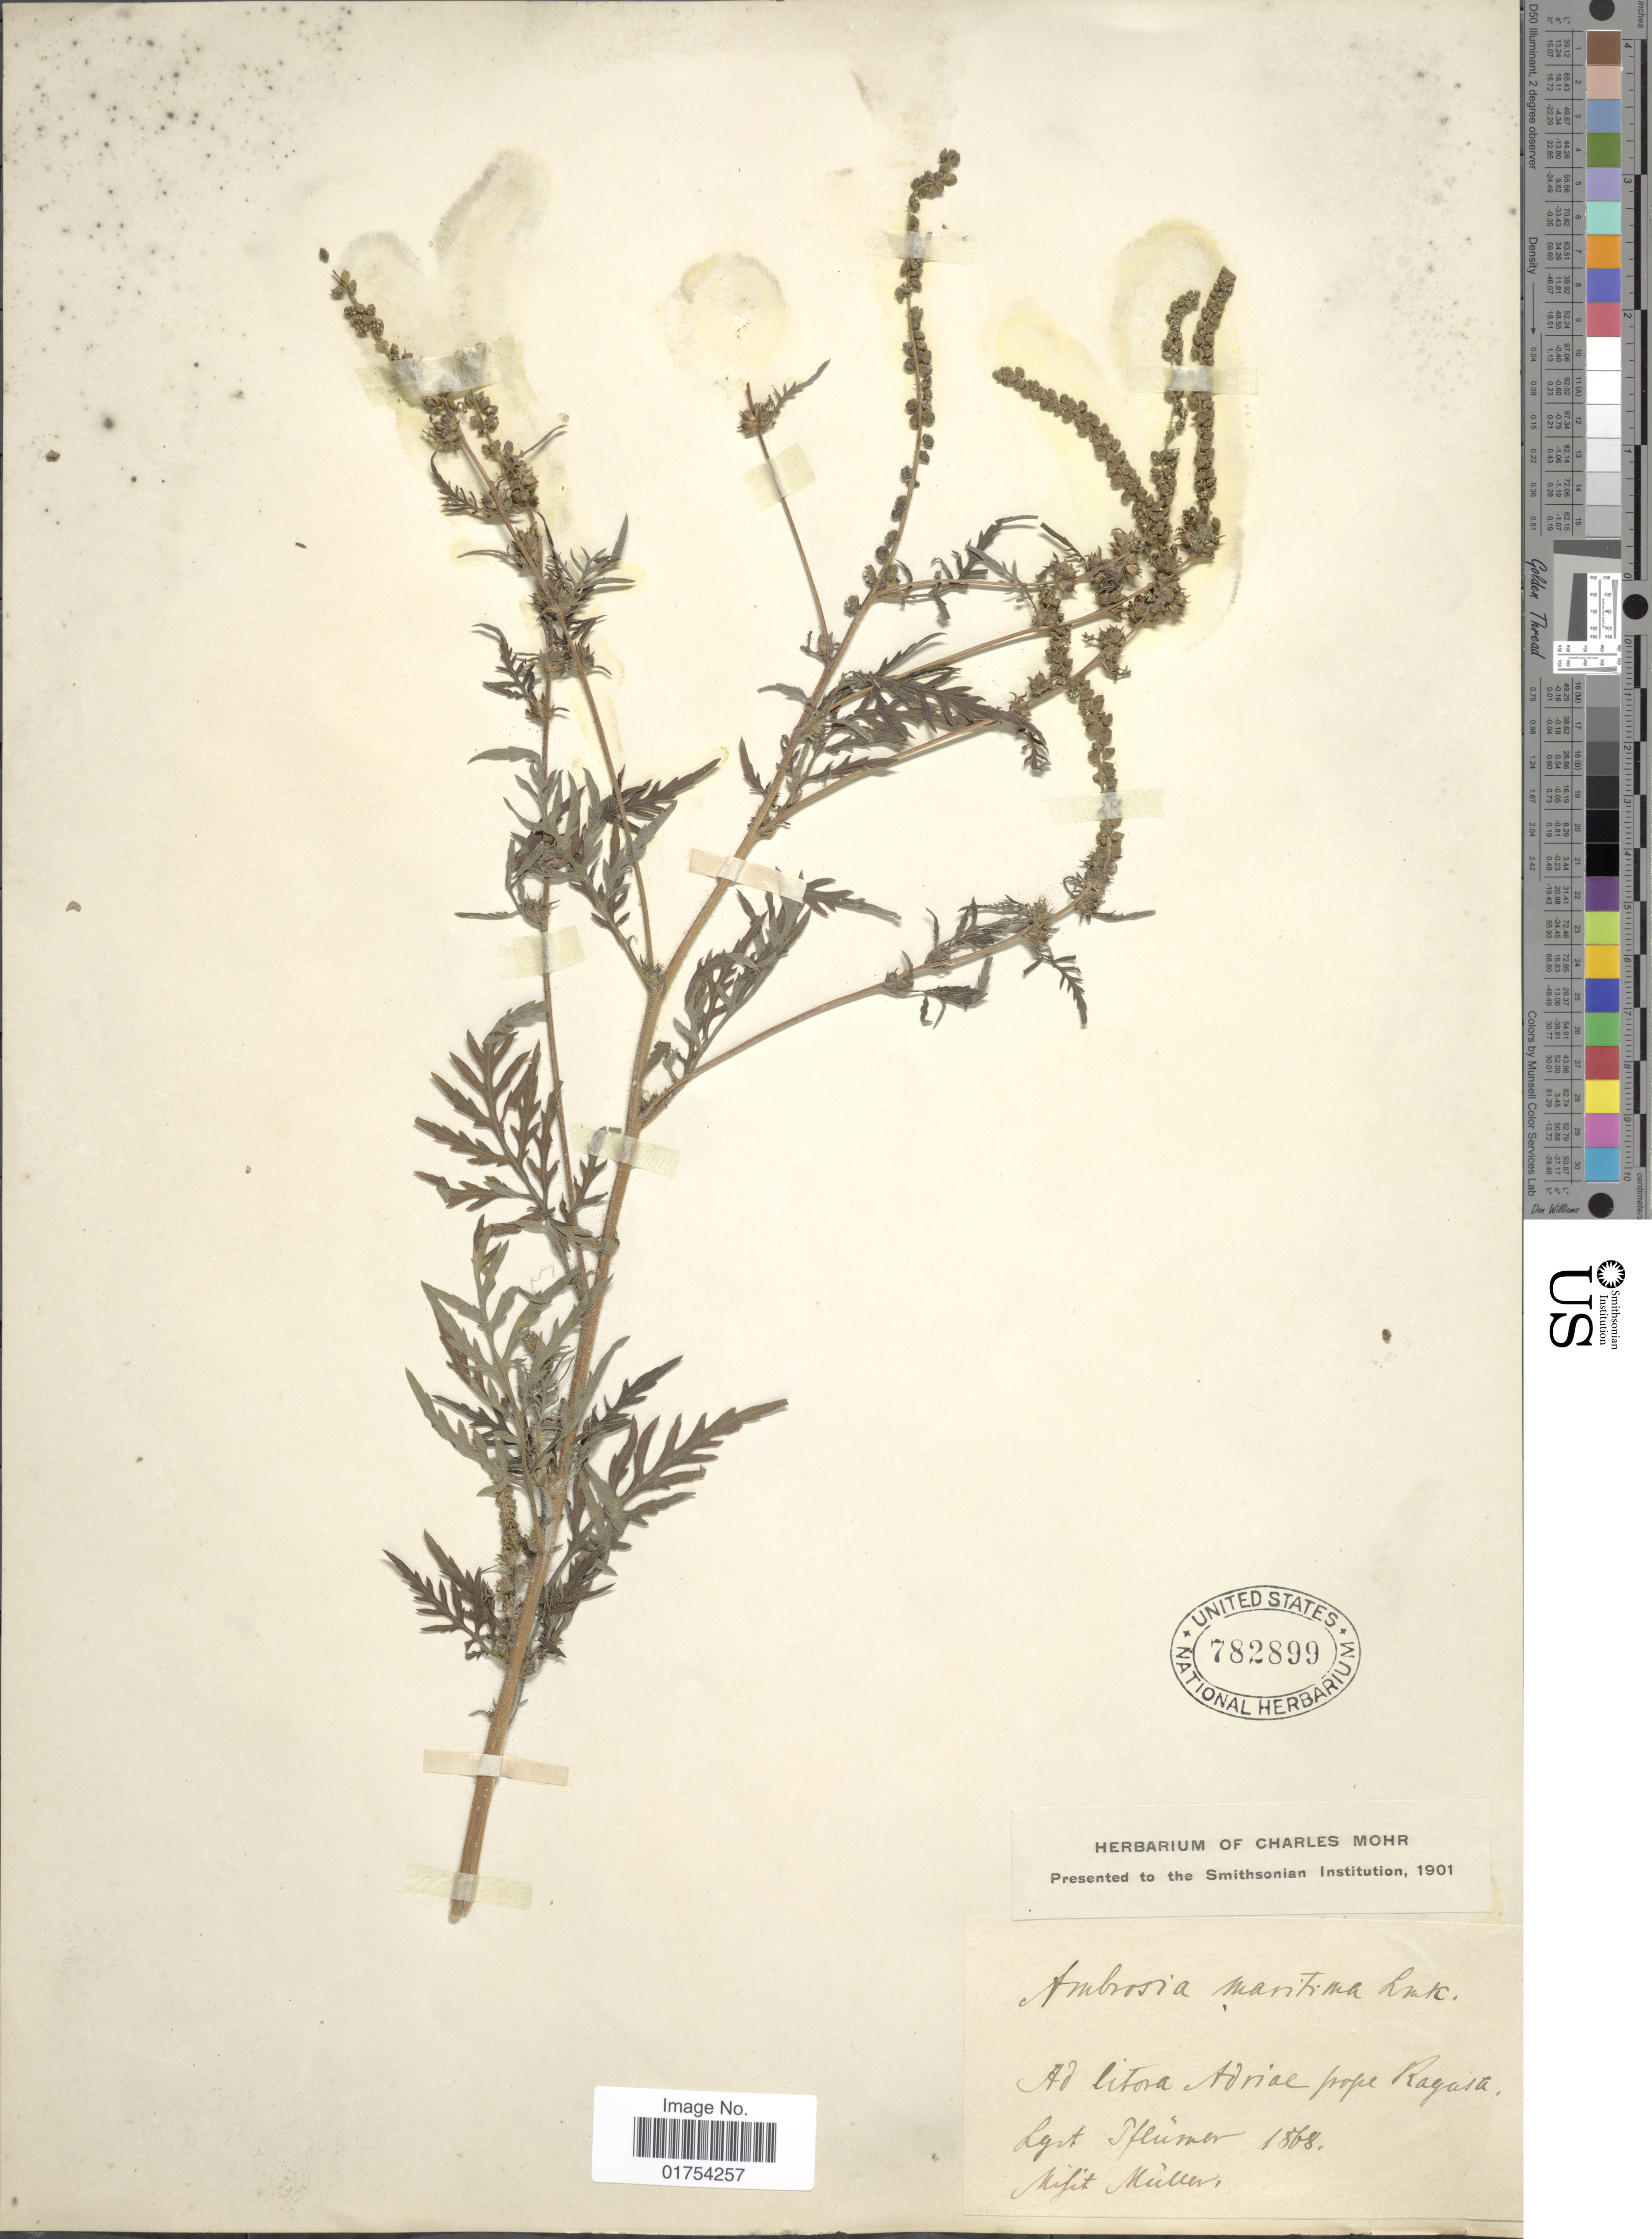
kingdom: Plantae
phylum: Tracheophyta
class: Magnoliopsida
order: Asterales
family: Asteraceae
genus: Ambrosia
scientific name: Ambrosia maritima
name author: L.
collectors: C. Pflumer & M. Müller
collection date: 1868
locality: Ad litora Adriae prope Ragasa [interpreted]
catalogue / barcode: US 782899